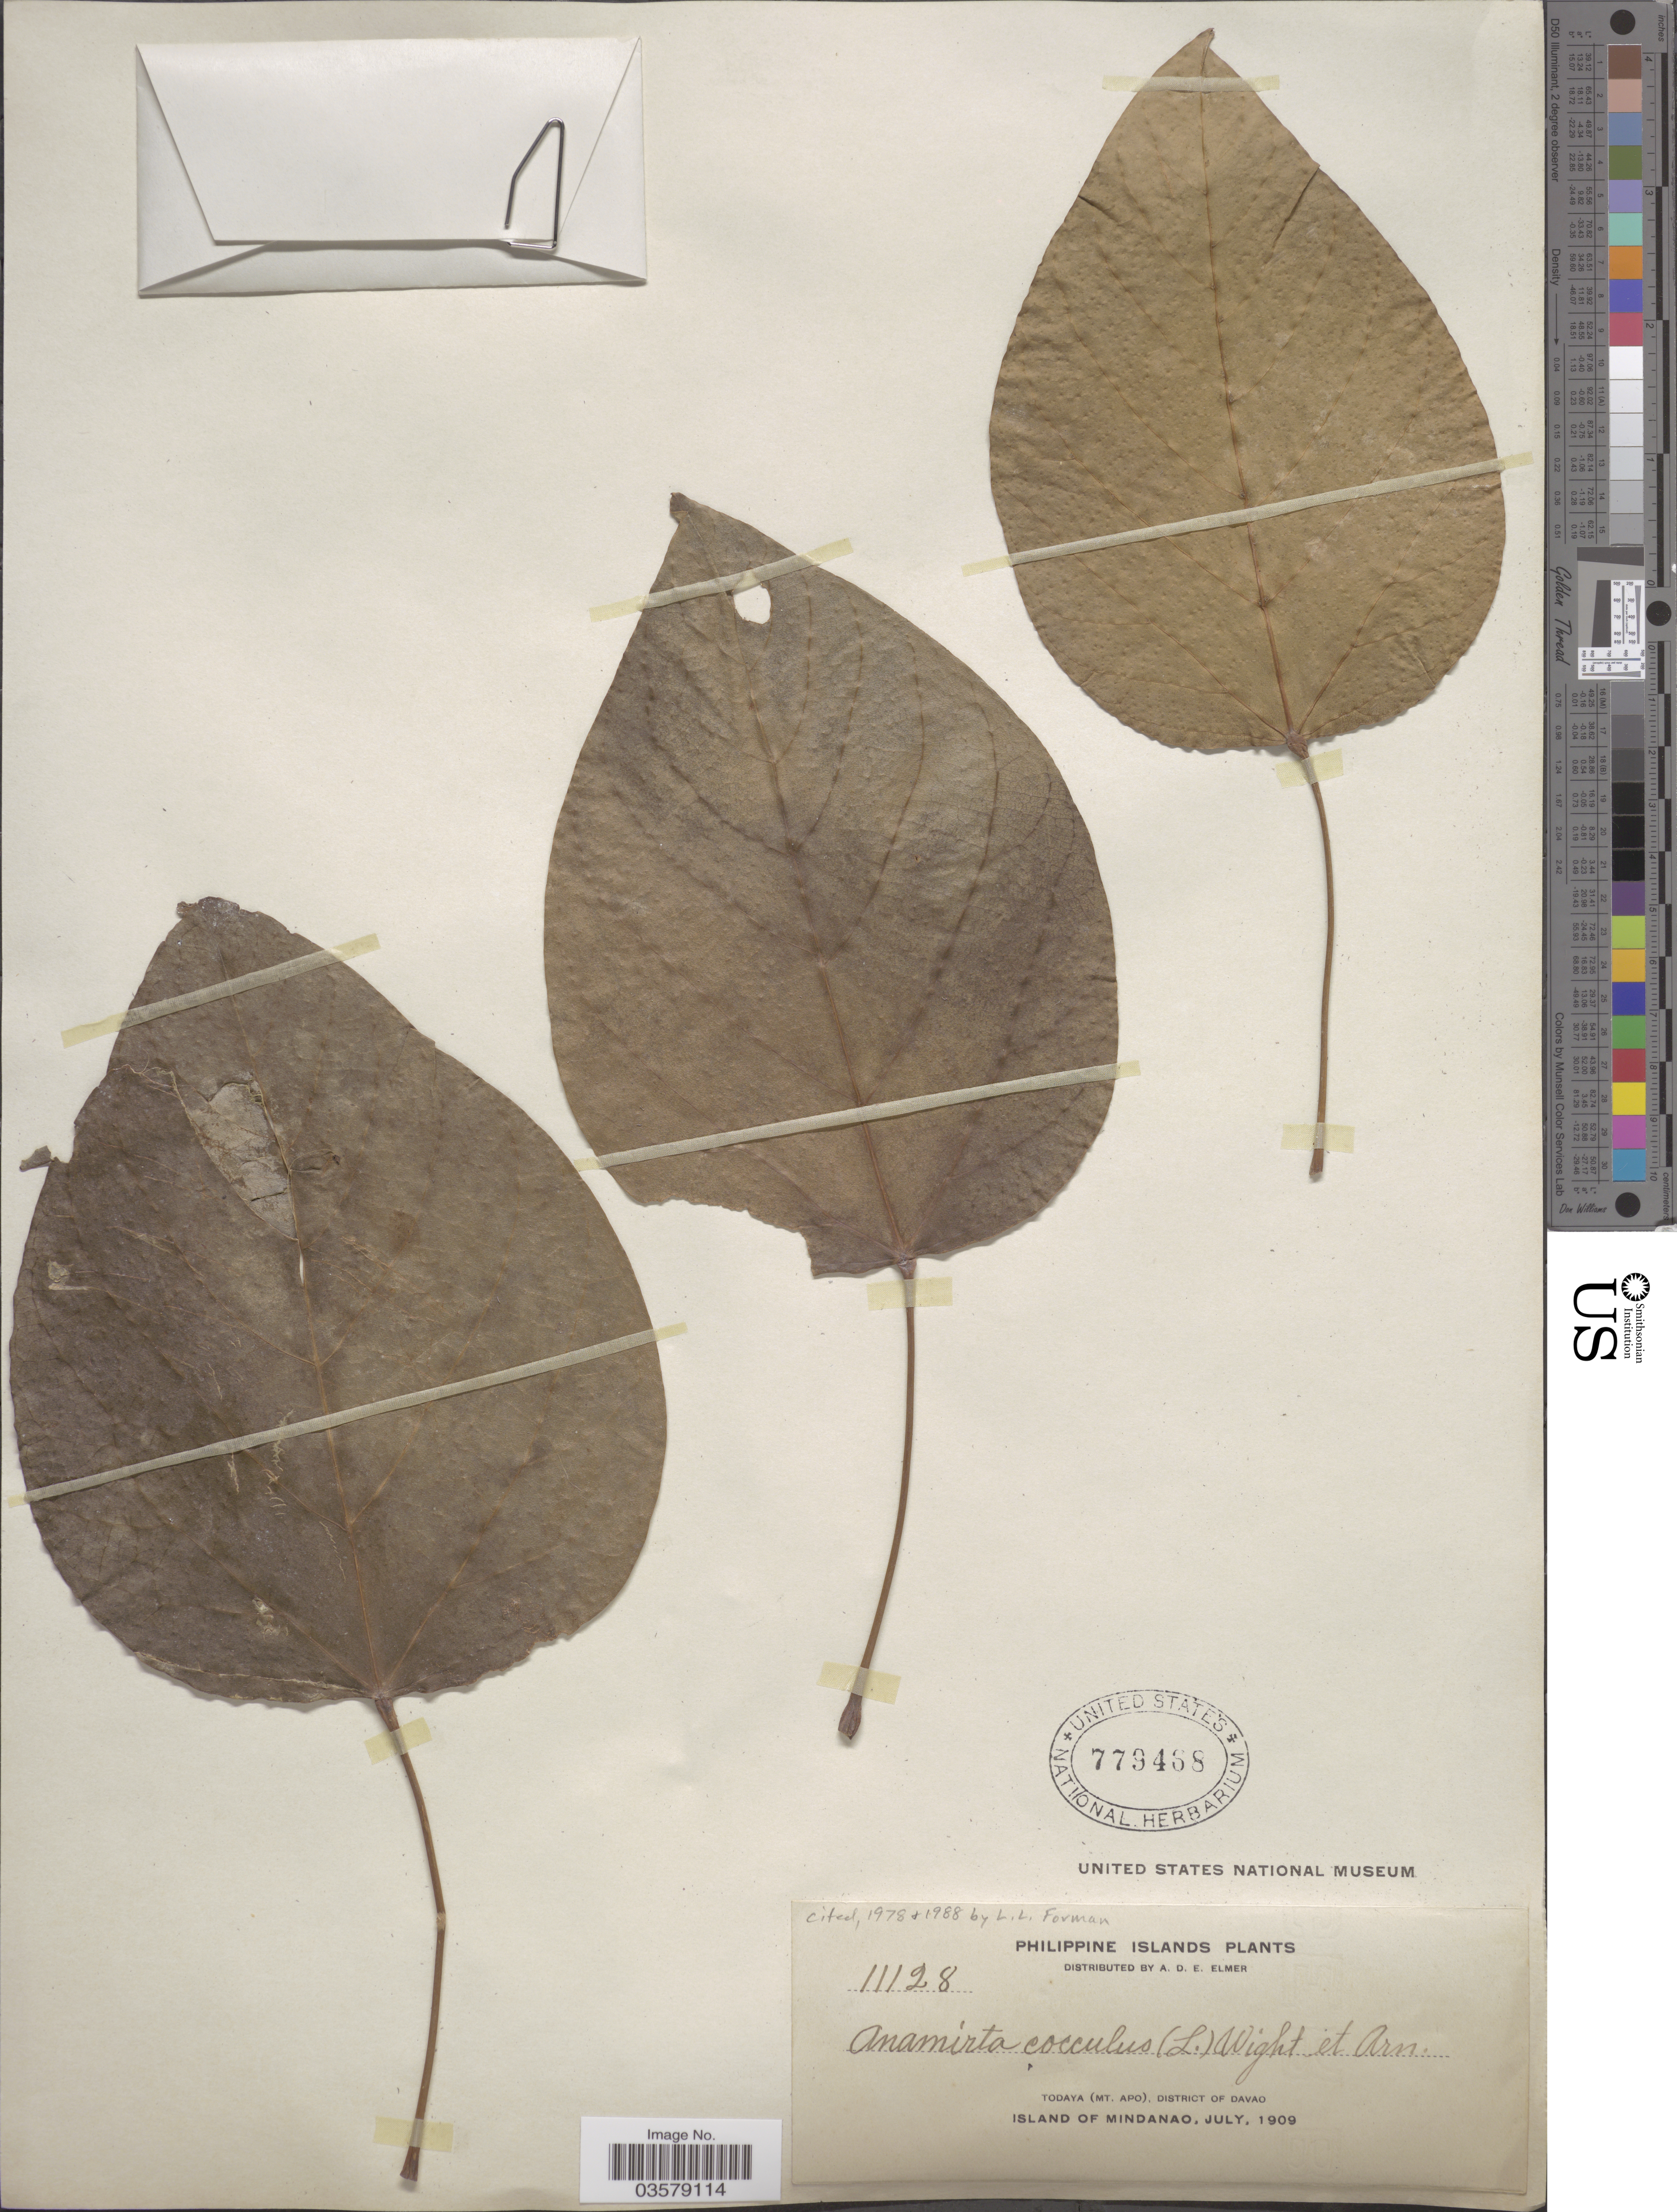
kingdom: Plantae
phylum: Tracheophyta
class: Magnoliopsida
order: Ranunculales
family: Menispermaceae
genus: Anamirta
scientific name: Anamirta cocculus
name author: (L.) Wight & Arn.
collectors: A. D. E. Elmer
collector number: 11128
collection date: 1909-07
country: Philippines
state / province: Davao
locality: Todaya (Mt. Apo), District of Davao. Island of Mindanao.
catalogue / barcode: US 779468